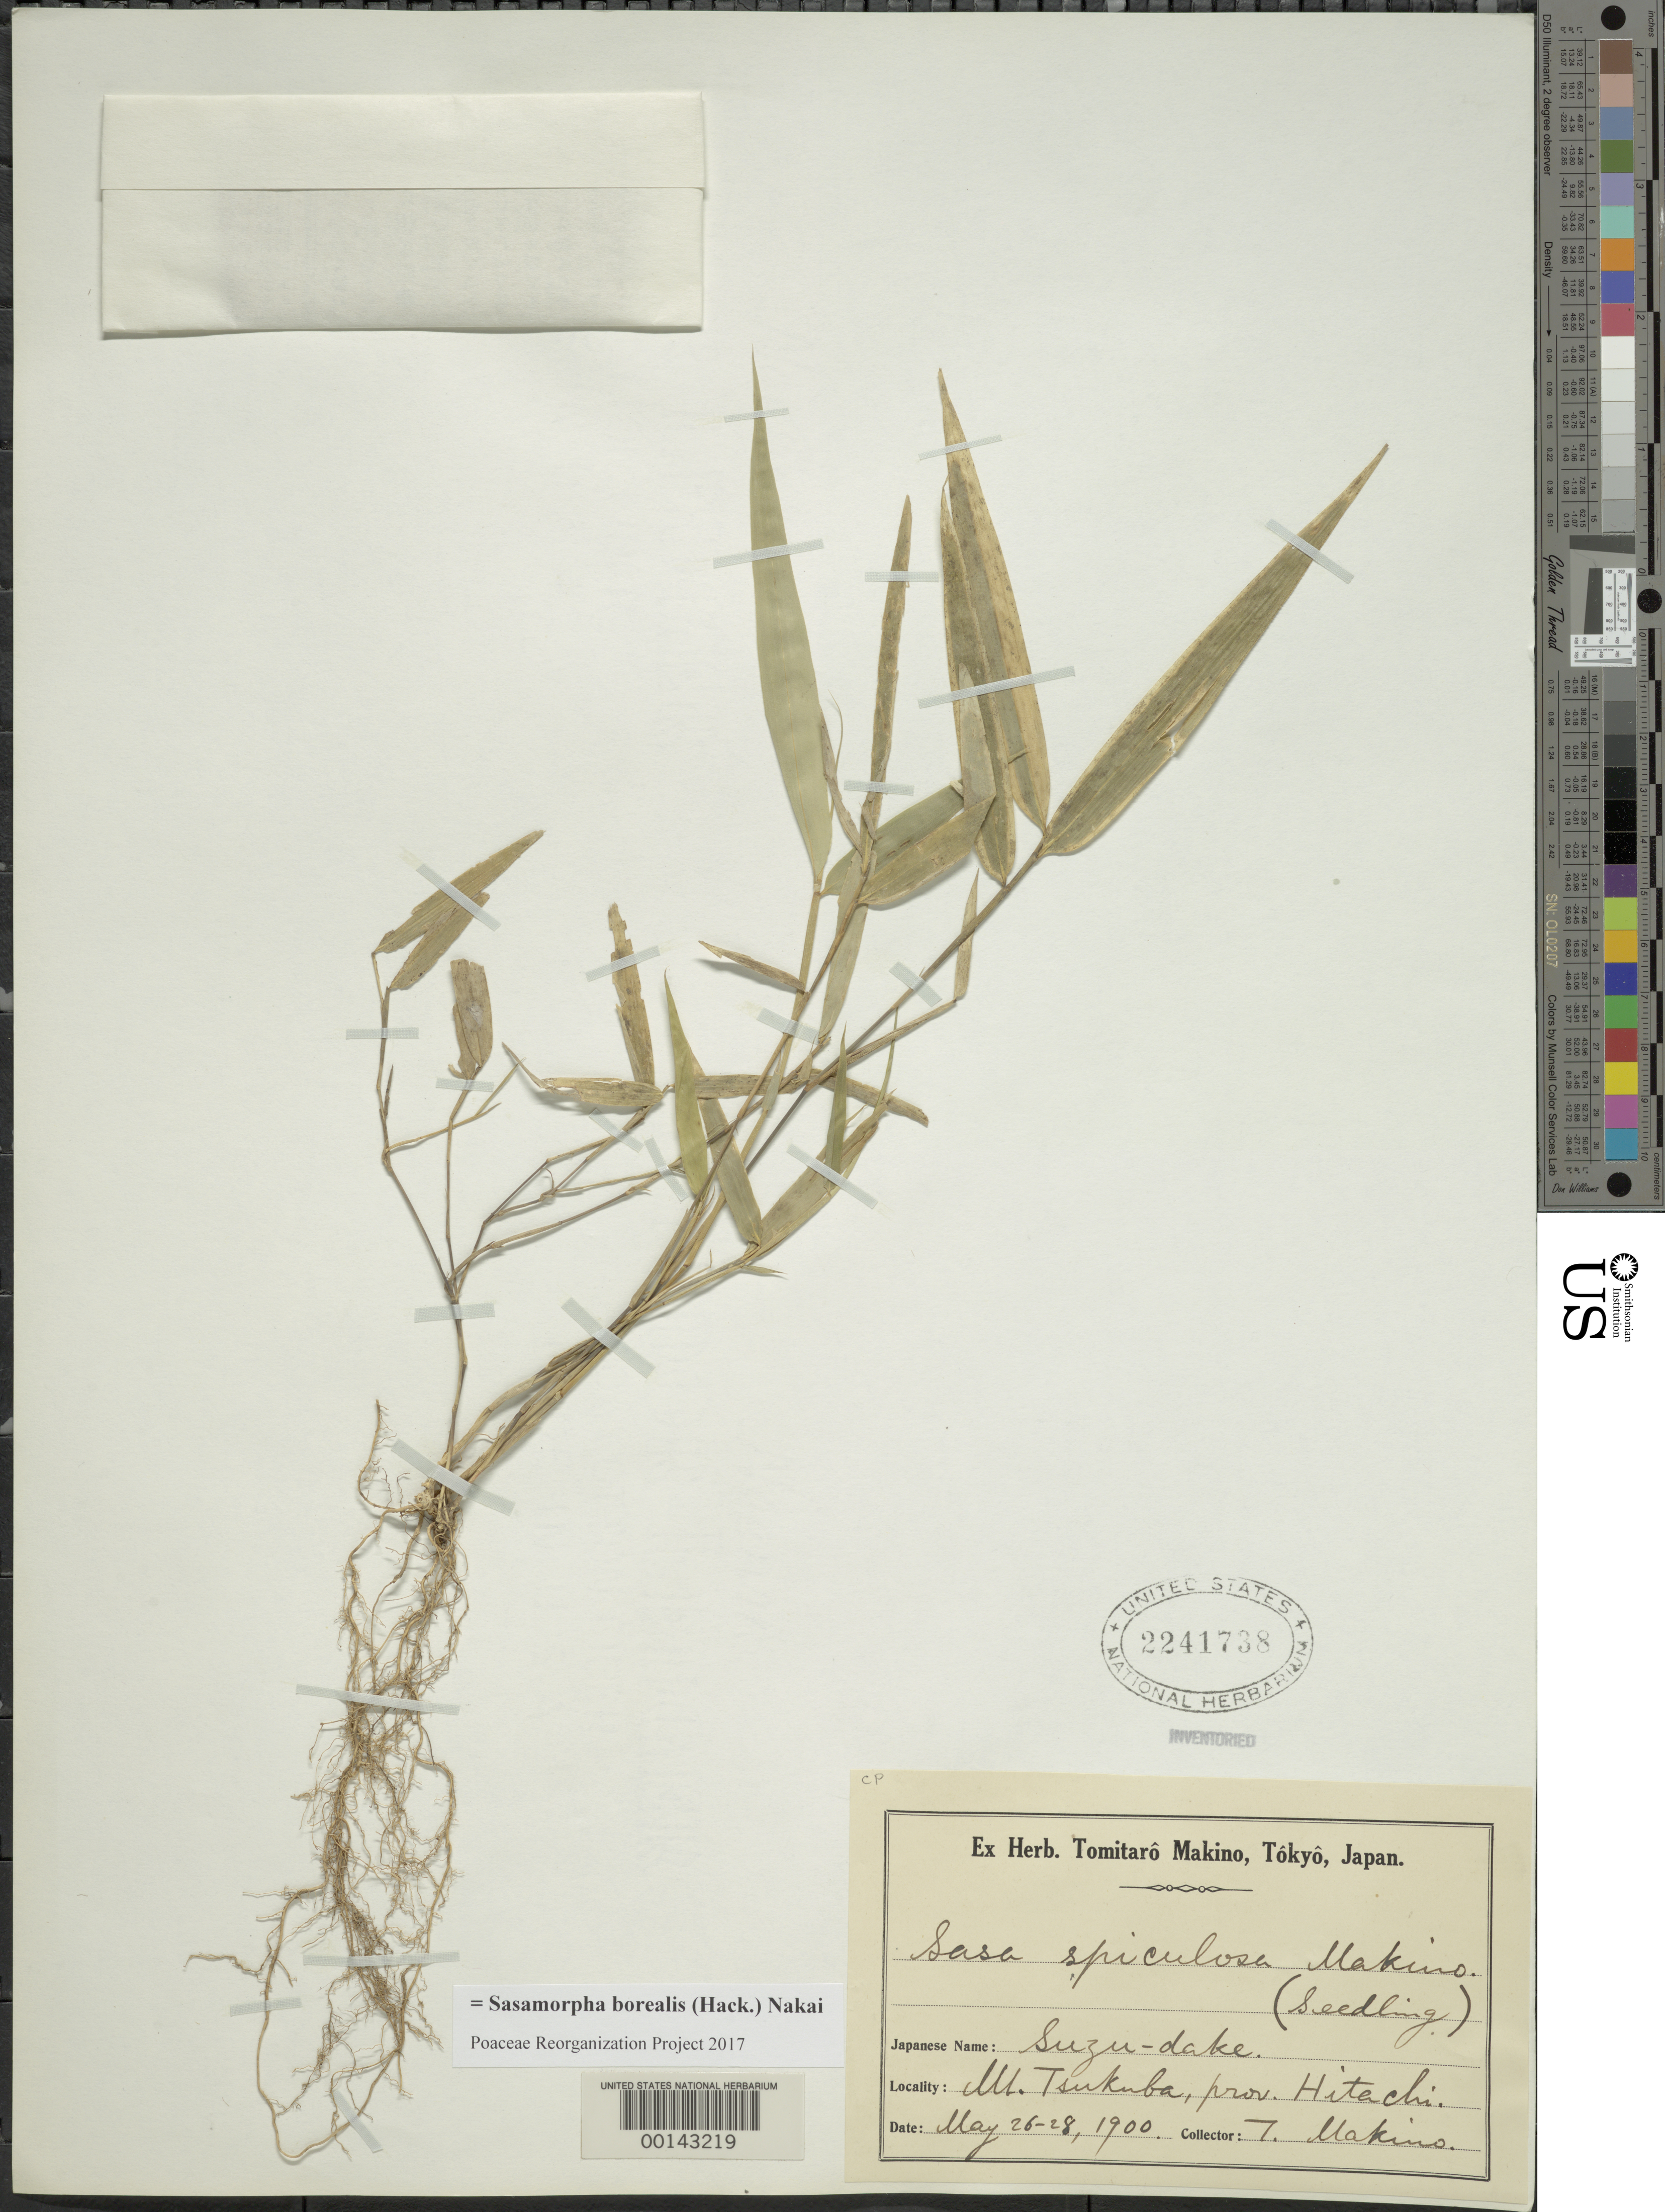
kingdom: Plantae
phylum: Tracheophyta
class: Liliopsida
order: Poales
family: Poaceae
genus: Sasamorpha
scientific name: Sasamorpha borealis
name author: (Hack.) Nakai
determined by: Poaceae Reorganization Project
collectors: T. Makino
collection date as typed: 26 May 1900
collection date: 1900-05-26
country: Japan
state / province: Tokyo, Federal City of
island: Honshu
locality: Hitachi, mt. tsukuba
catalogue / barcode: US 2241738